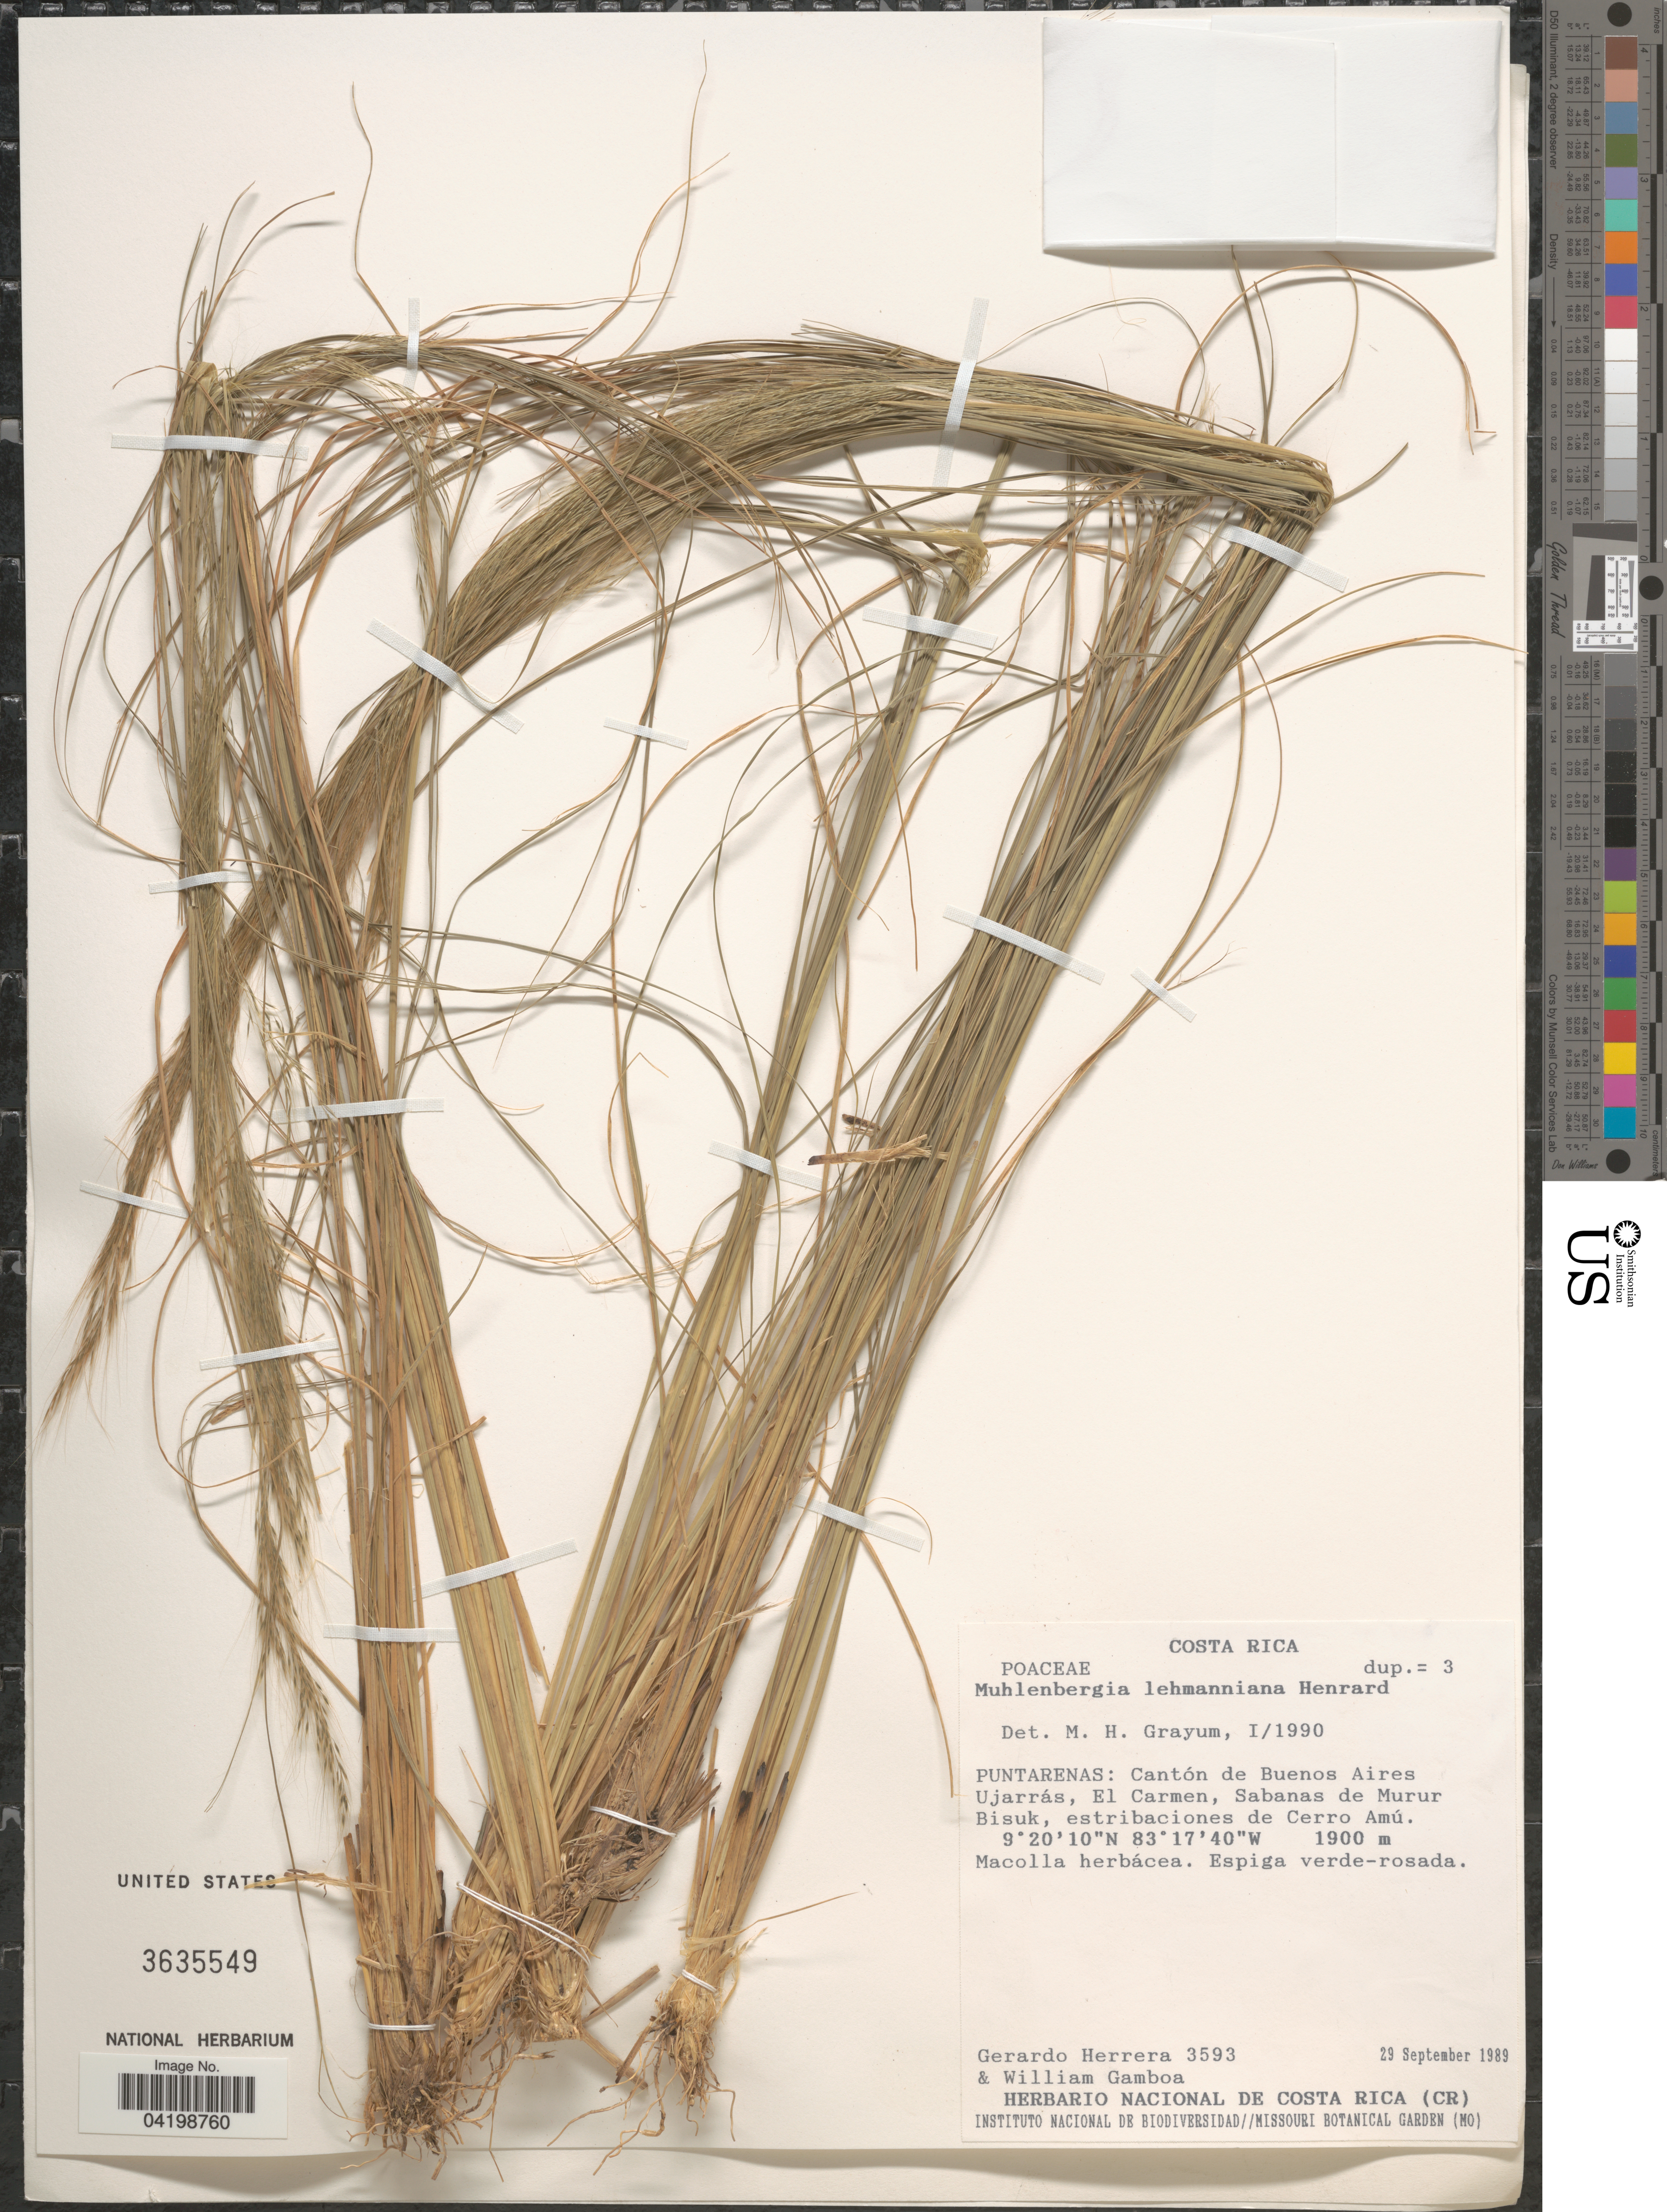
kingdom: Plantae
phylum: Tracheophyta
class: Liliopsida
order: Poales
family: Poaceae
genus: Muhlenbergia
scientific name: Muhlenbergia lehmanniana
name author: Henr.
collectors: G. Herrera & W. Gamboa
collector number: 3593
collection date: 1989-09-29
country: Costa Rica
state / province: Puntarenas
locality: Cantón de Buenos Aires Ujarrás, El Carmen, Sabanas de Murur Bisuk, estribaciones de Cerro Amú.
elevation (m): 1900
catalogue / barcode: US 3635549